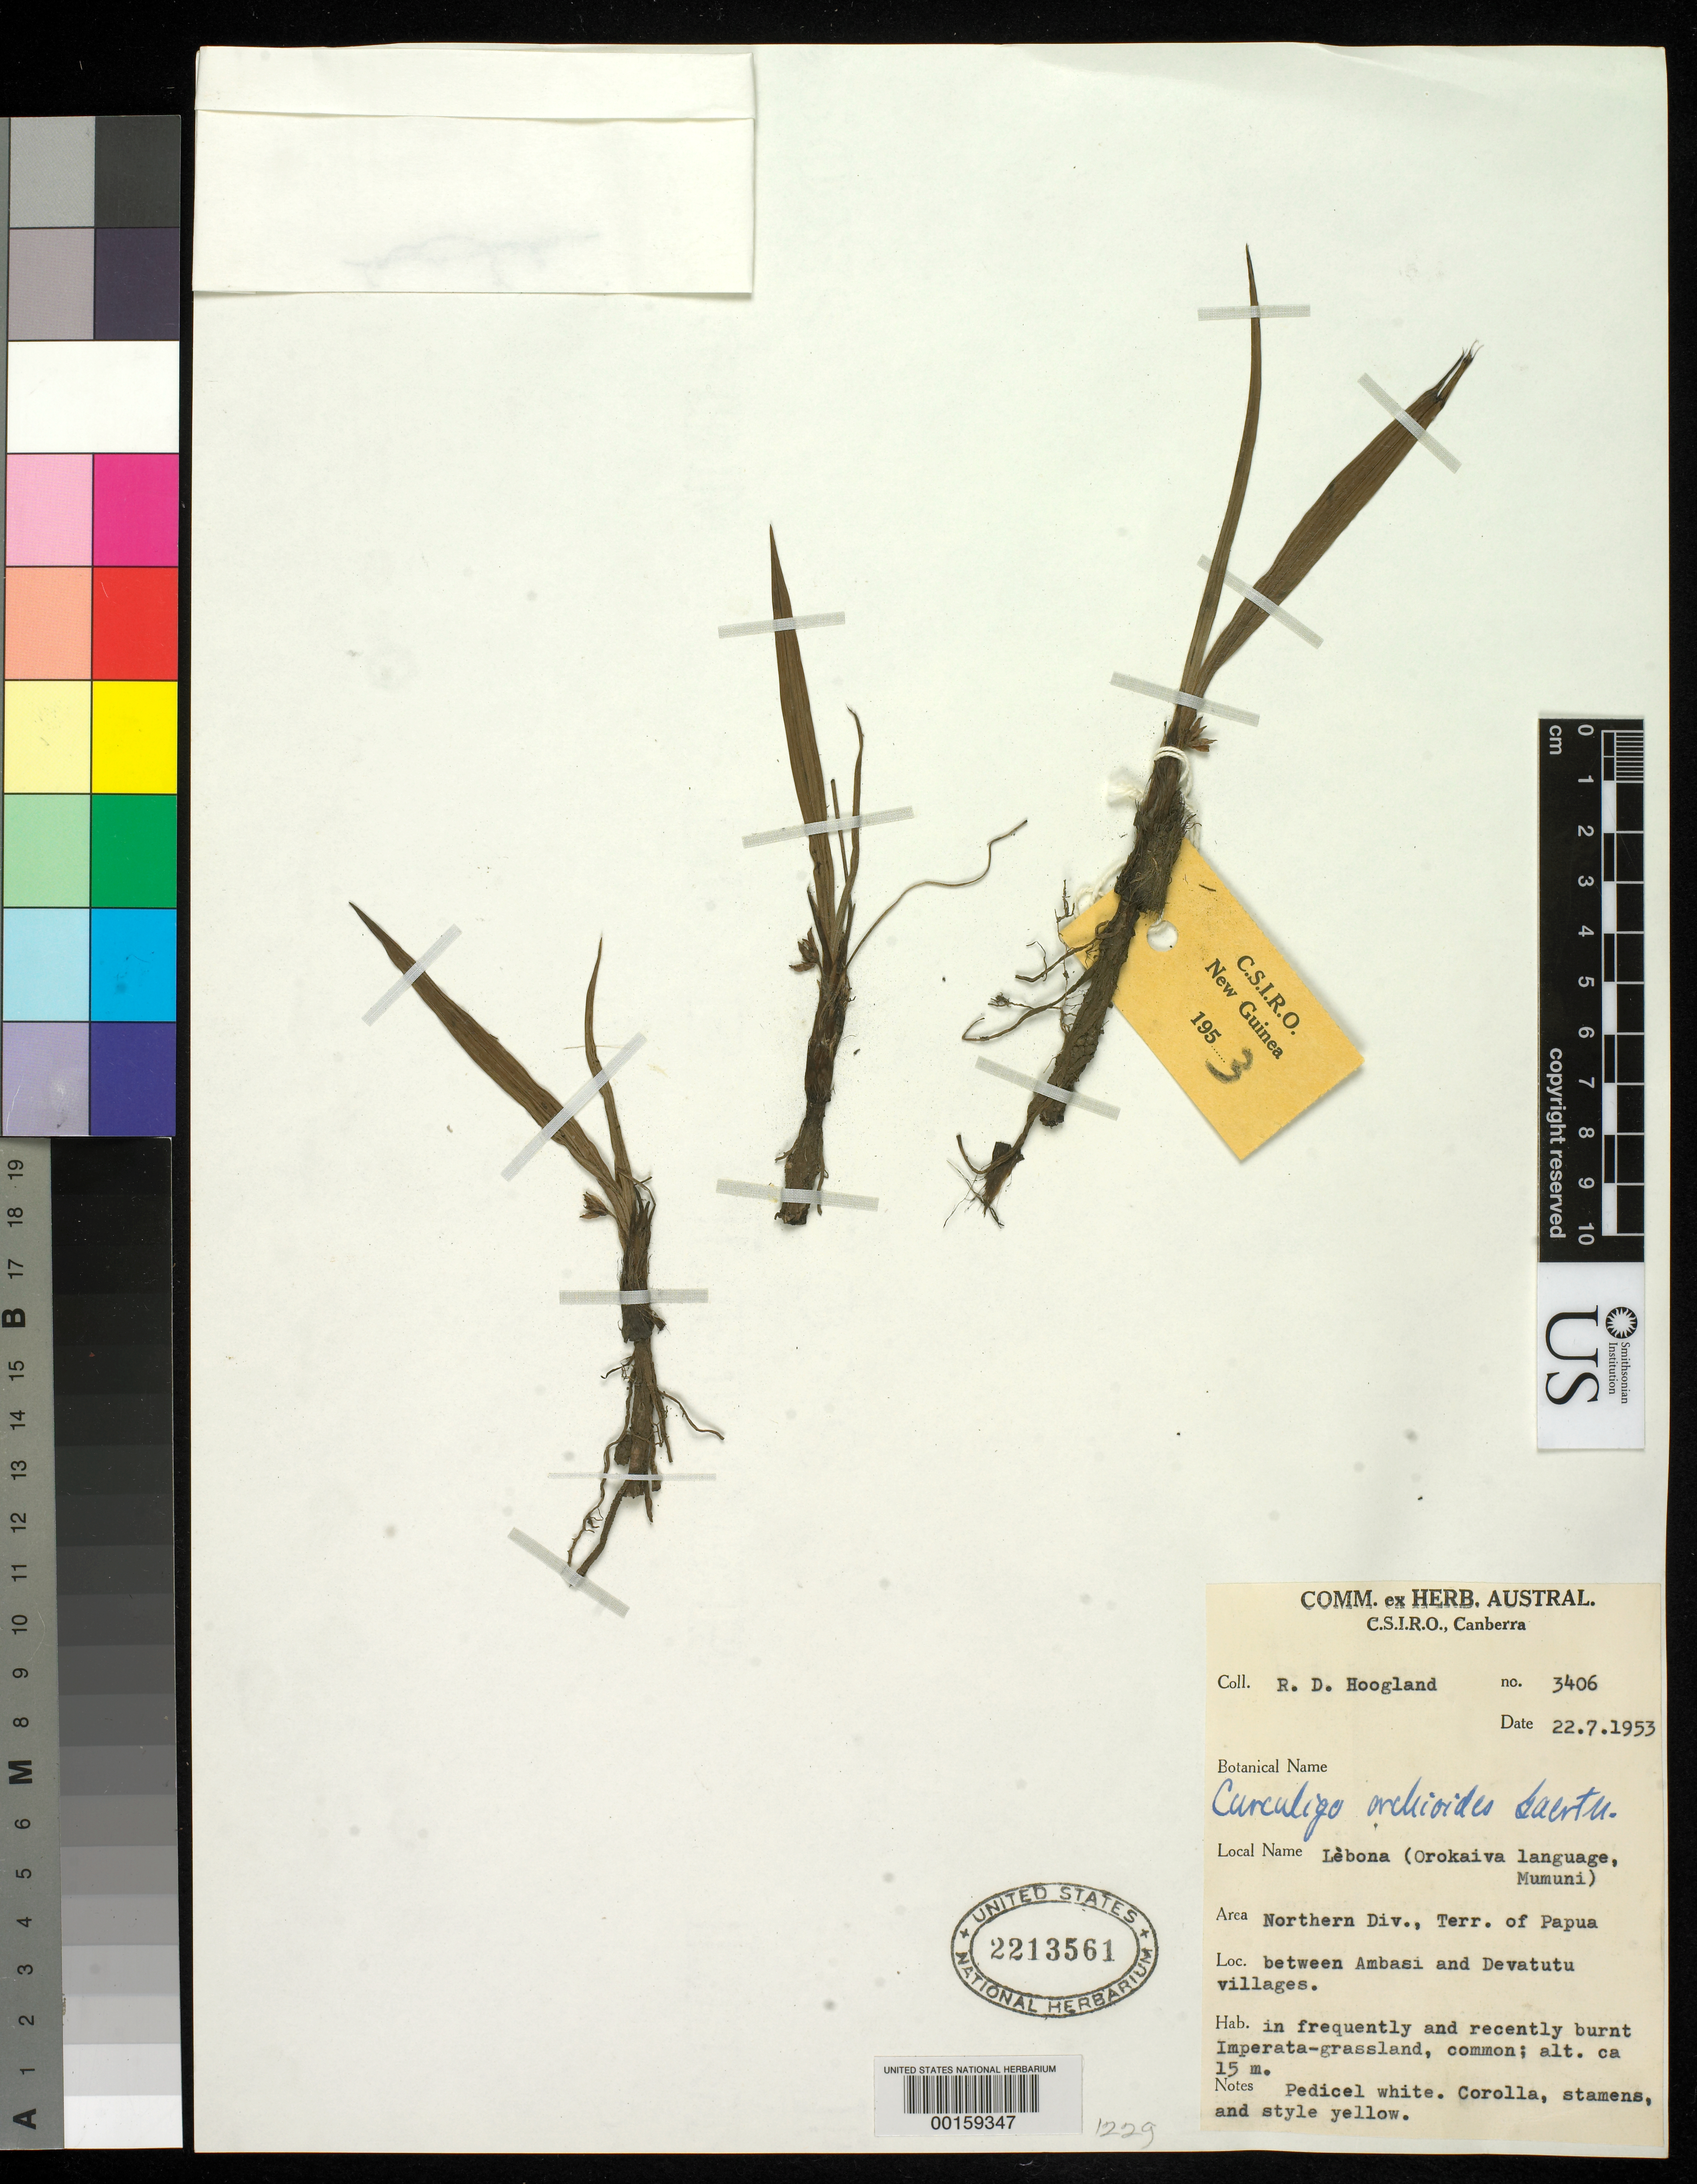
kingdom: Plantae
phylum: Tracheophyta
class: Liliopsida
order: Asparagales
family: Hypoxidaceae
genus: Curculigo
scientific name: Curculigo orchioides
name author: Gaertn.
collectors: R. D. Hoogland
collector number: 3406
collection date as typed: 22 Jul 1953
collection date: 1953-07-22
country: Papua New Guinea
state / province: Northern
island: New Guinea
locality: Between ambasi and devatutu villages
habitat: In frequently and recently burnt grassland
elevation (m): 15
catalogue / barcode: US 2213561